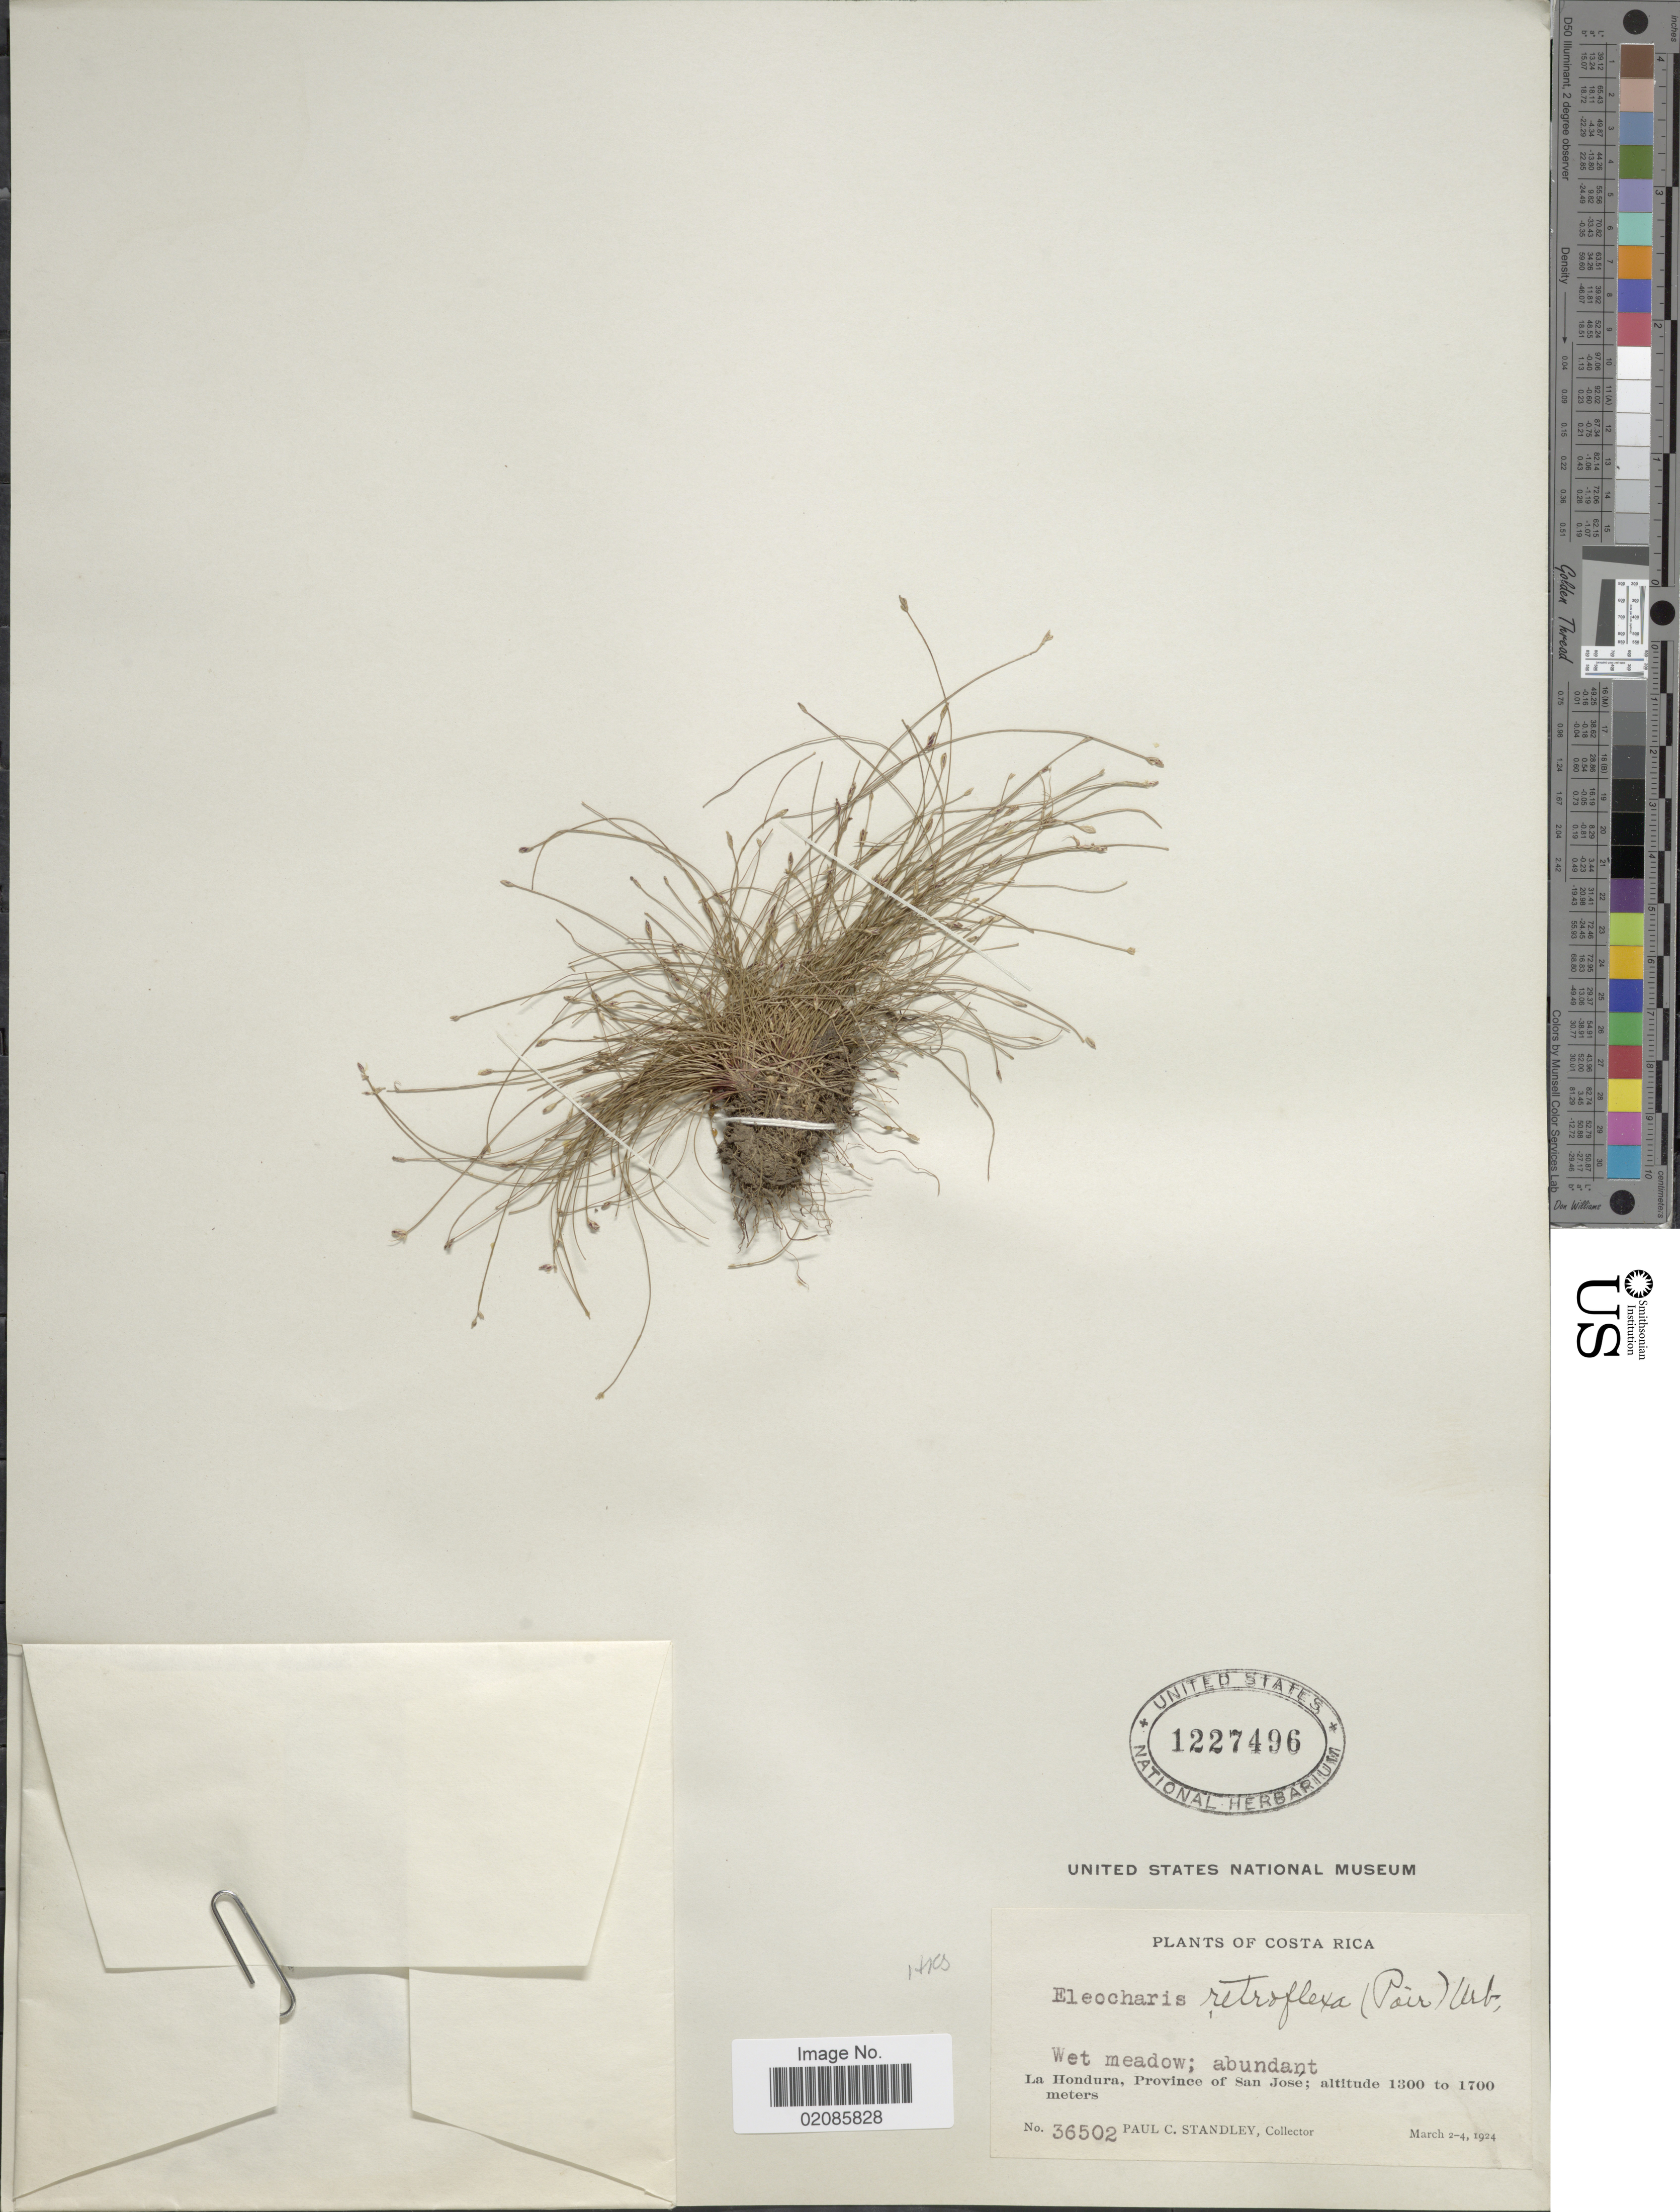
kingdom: Plantae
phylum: Tracheophyta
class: Liliopsida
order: Poales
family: Cyperaceae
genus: Eleocharis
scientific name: Eleocharis retroflexa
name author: (Poir.) Urb.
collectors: P. C. Standley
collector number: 36502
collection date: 1924-03-02/1924-03-04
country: Costa Rica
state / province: San José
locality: La Hondura, Province of San Jose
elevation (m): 1300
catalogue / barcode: US 1227496